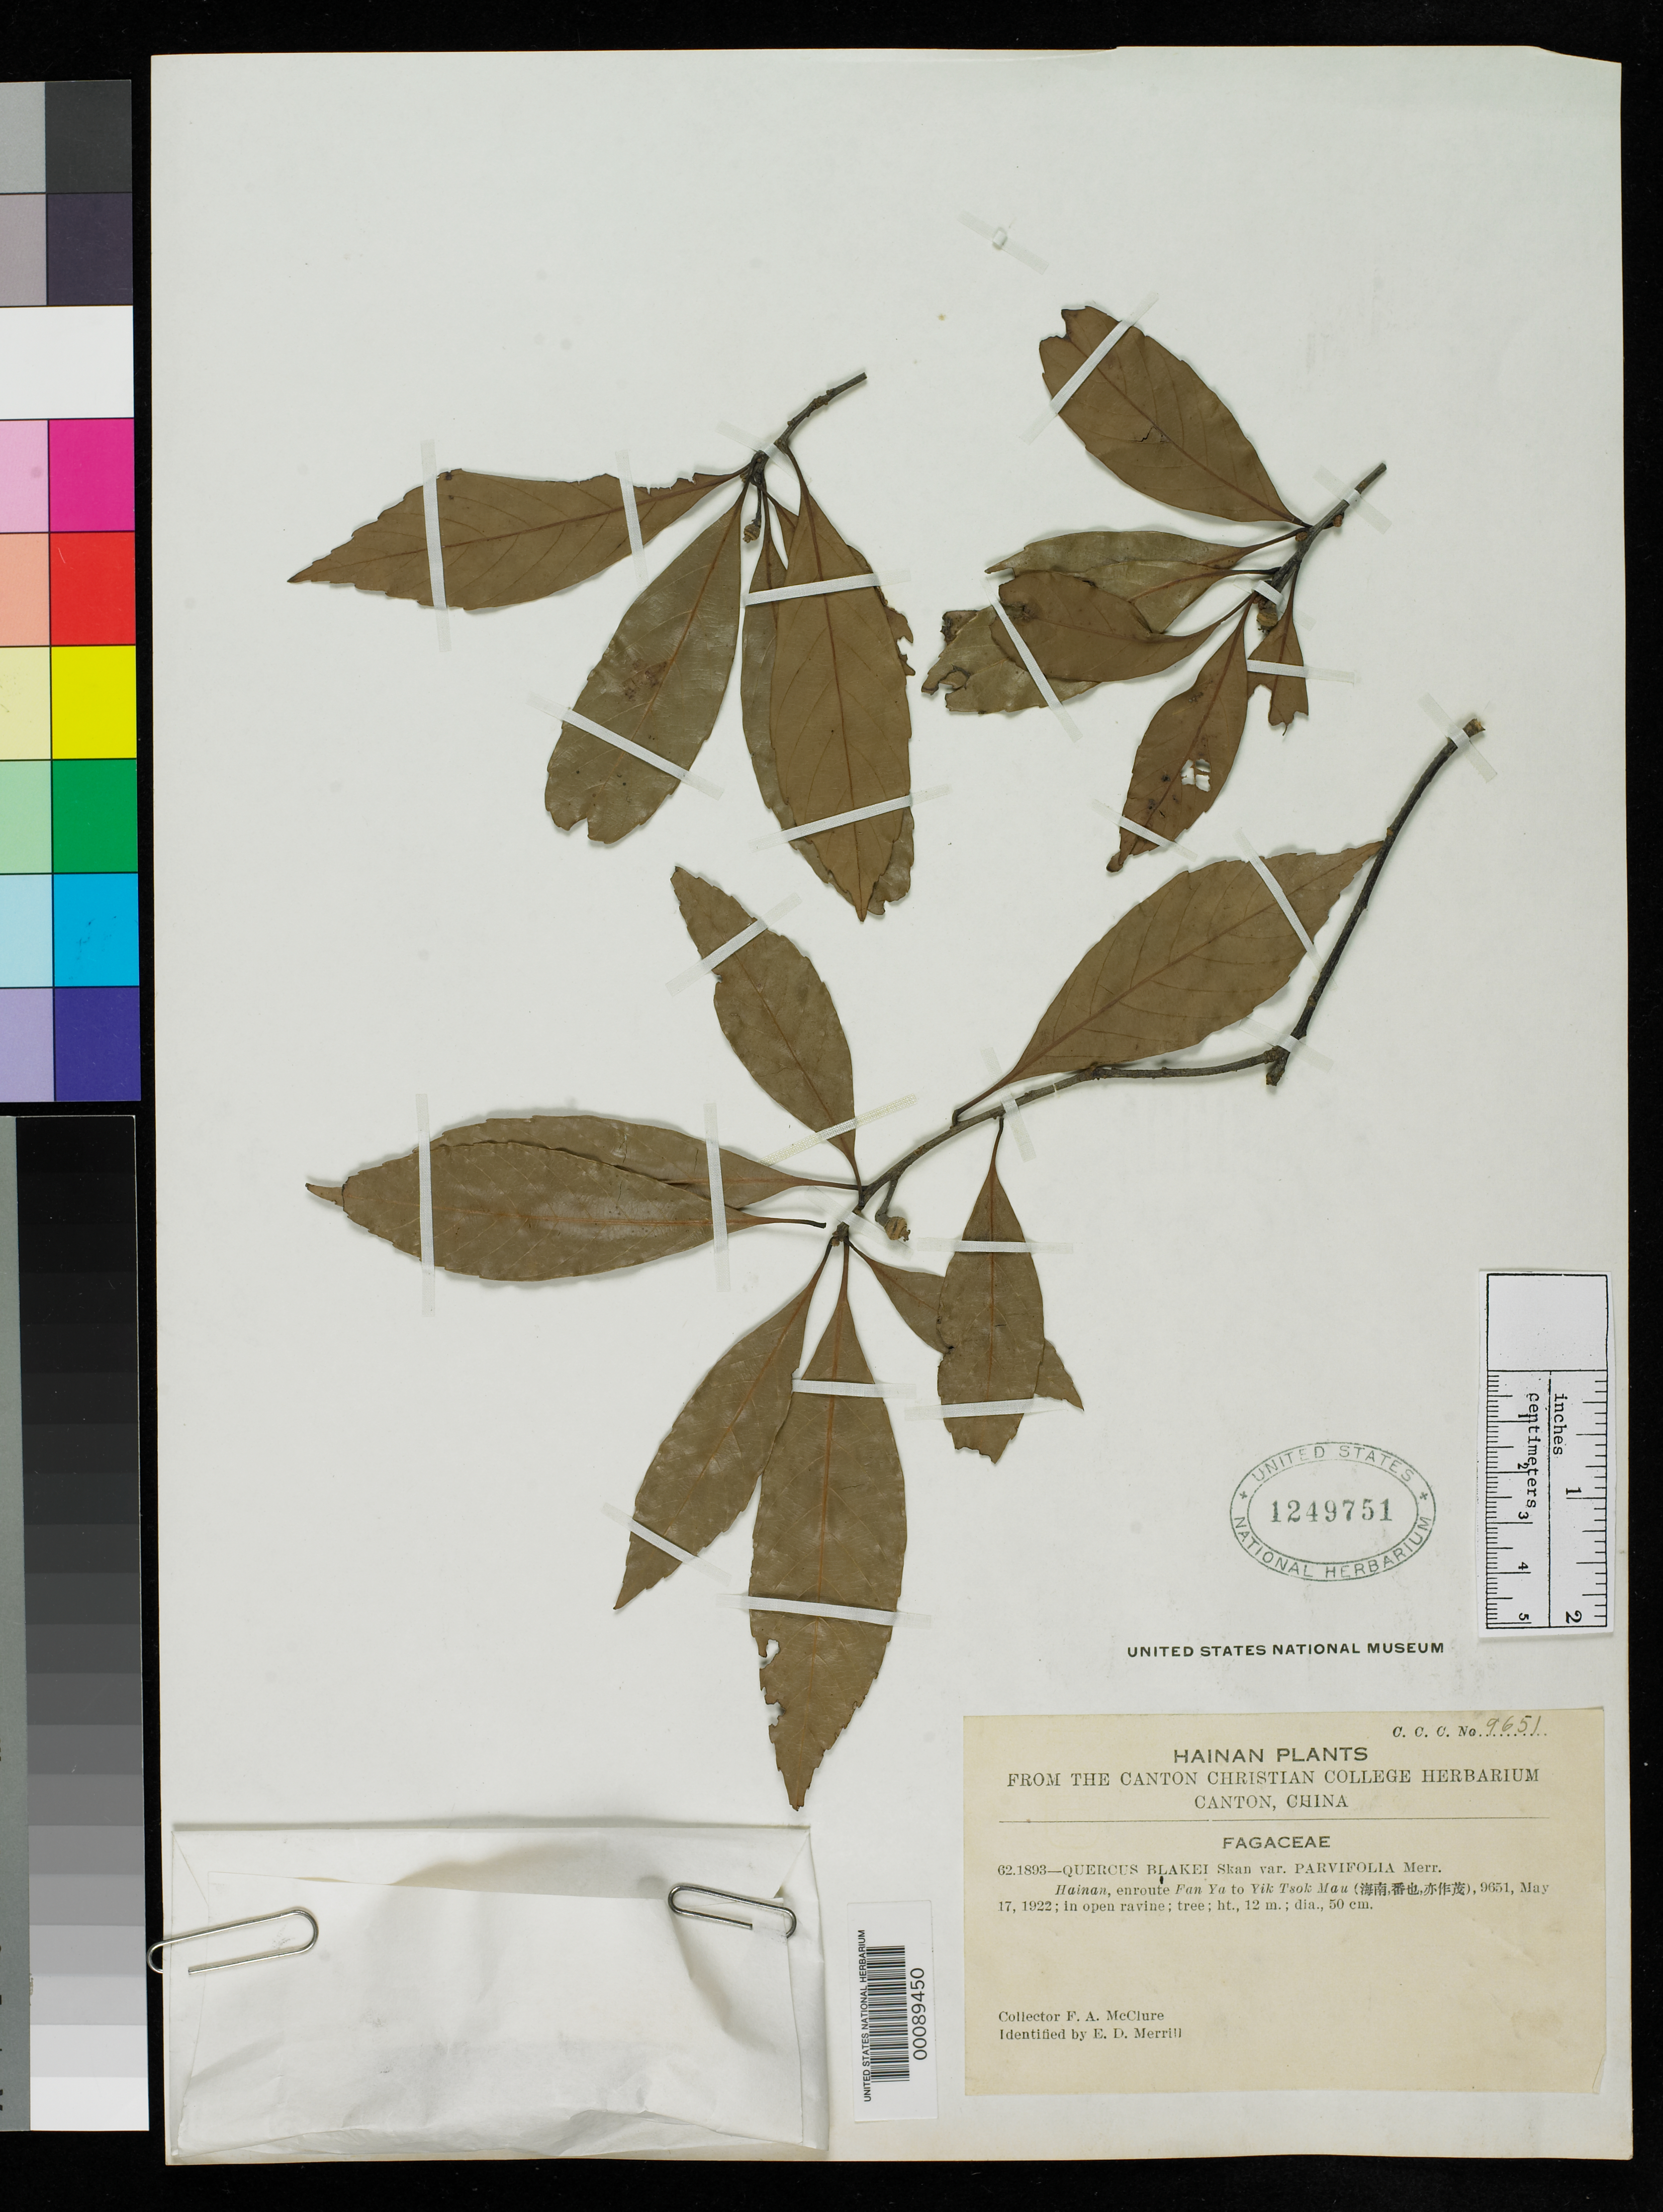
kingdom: Plantae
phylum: Tracheophyta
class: Magnoliopsida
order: Fagales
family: Fagaceae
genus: Quercus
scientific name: Quercus blakei var. parvifolia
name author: Merr.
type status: Type Collection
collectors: F. A. McClure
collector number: C.C.C. 9651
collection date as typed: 17 May 1922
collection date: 1922-05-17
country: China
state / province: Hainan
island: Hainan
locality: Yik Tsok Mau.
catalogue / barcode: US 1249751